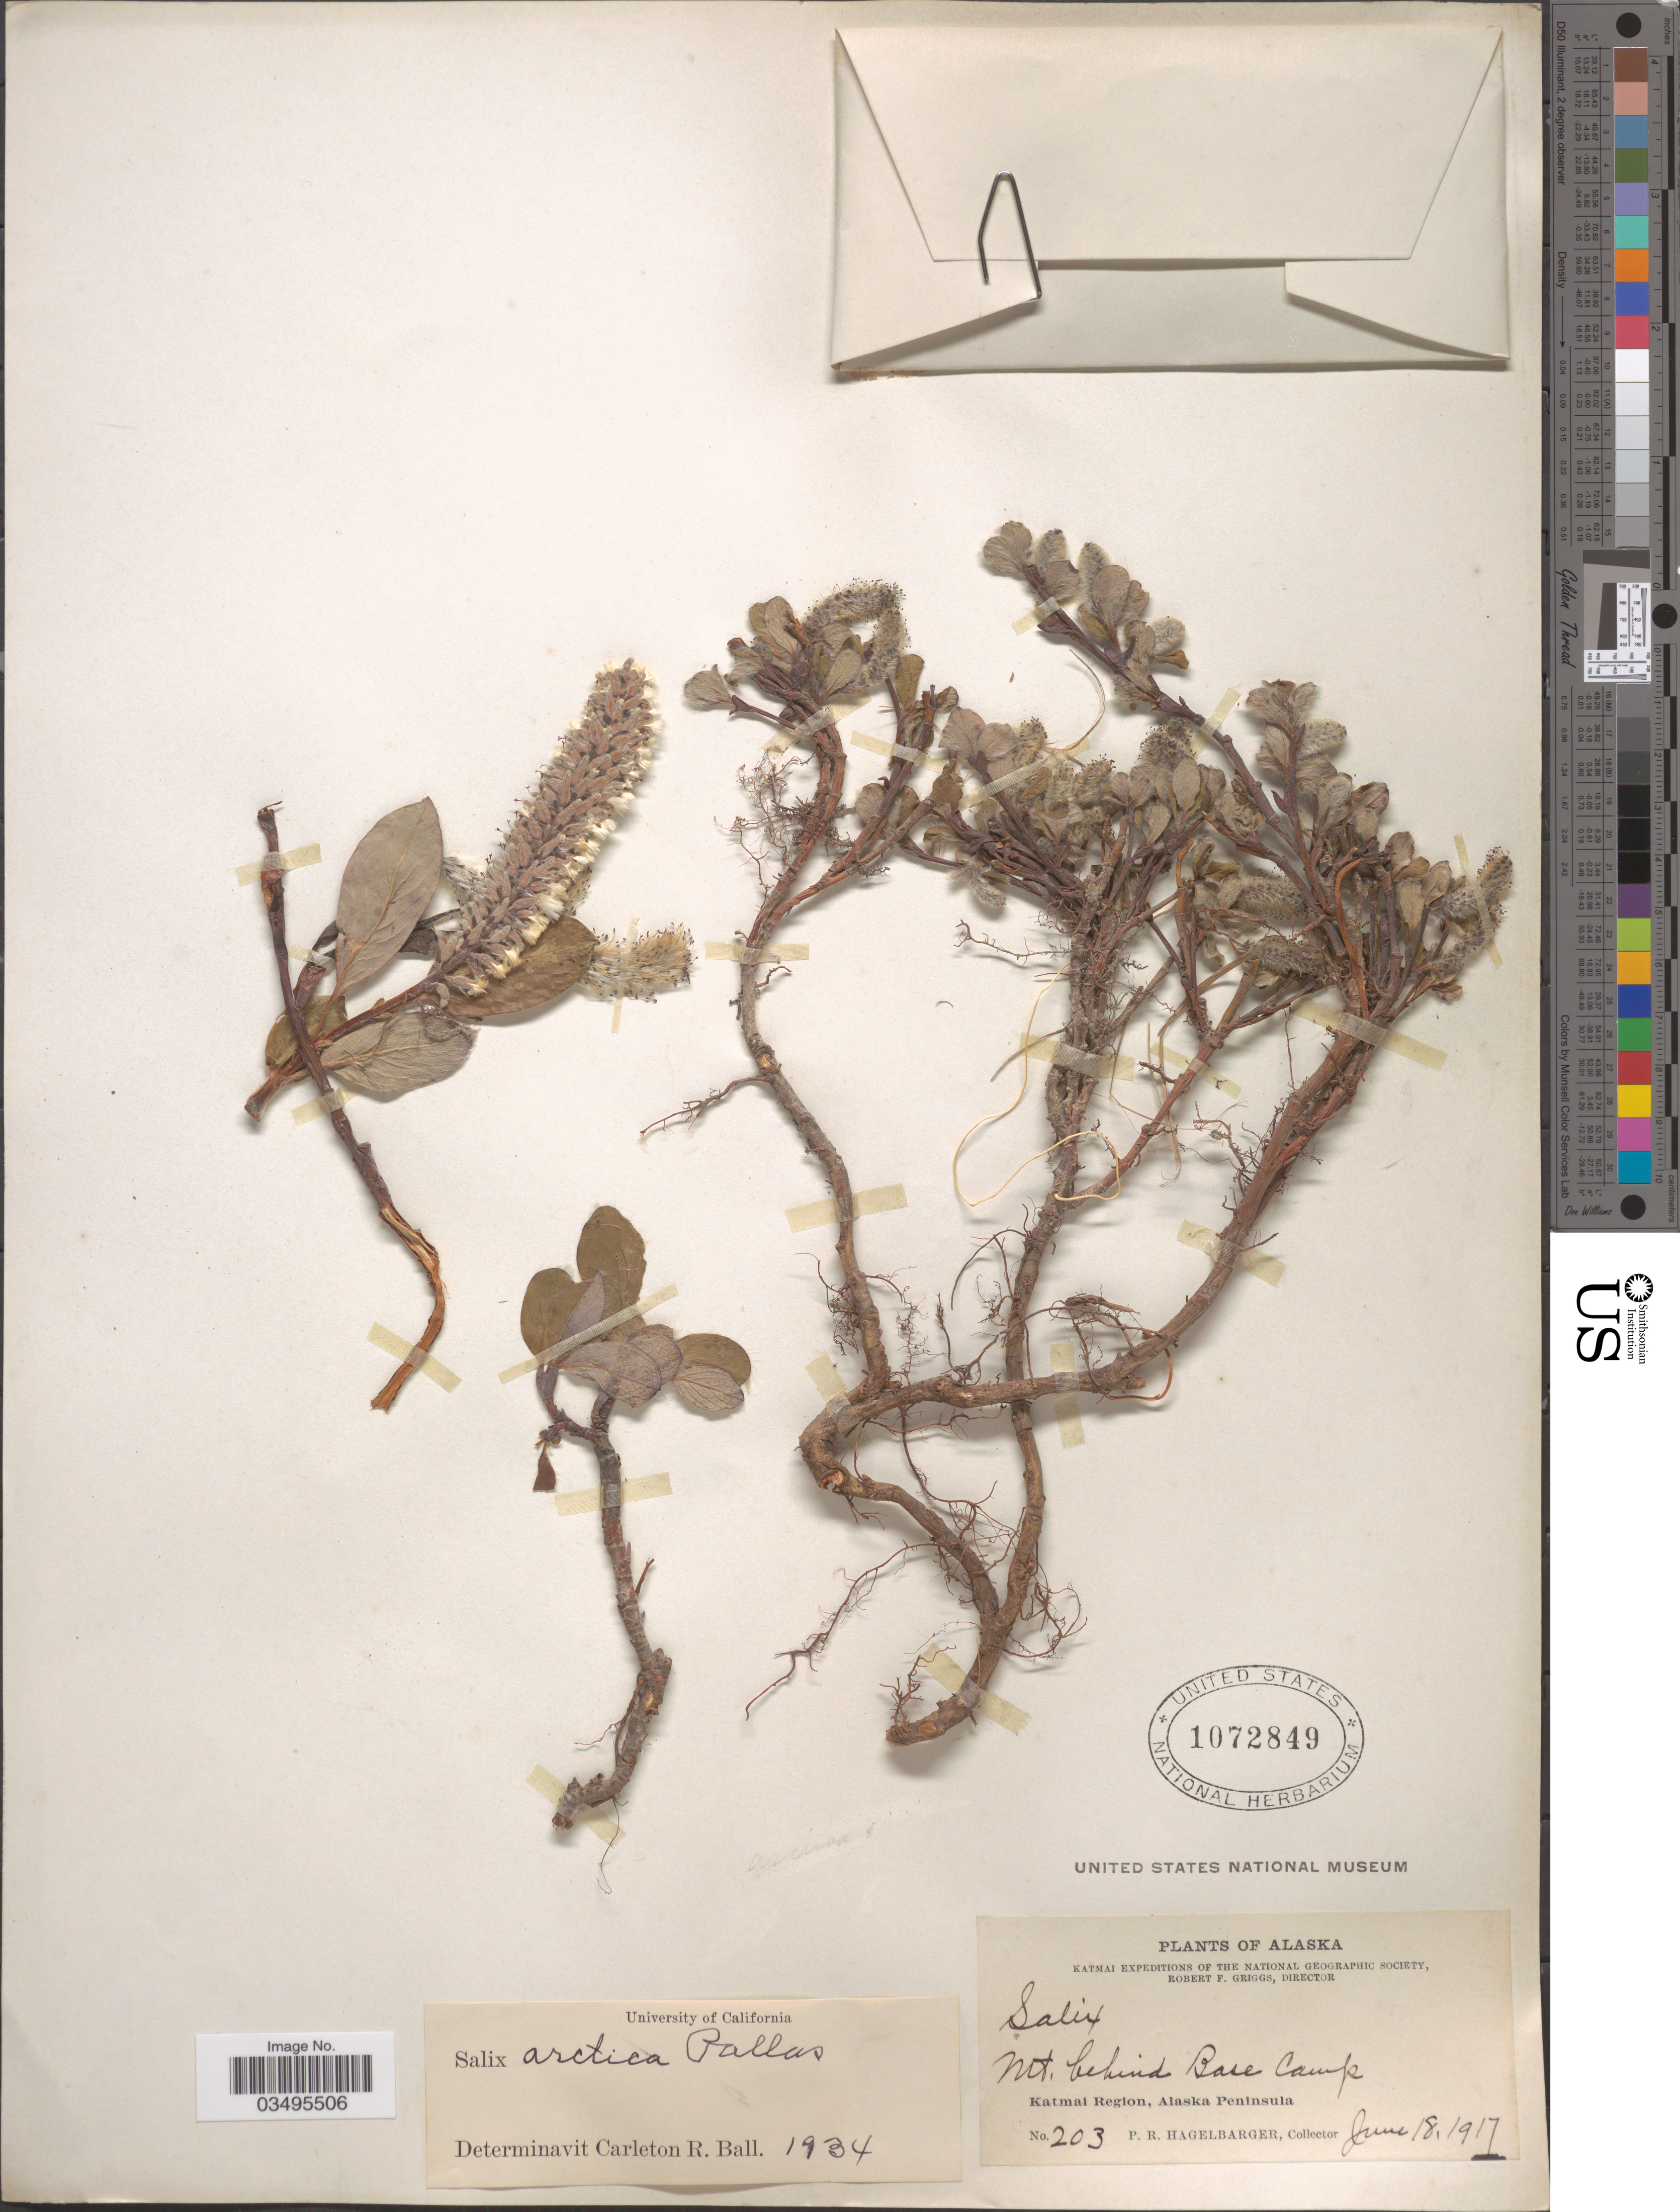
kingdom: Plantae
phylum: Tracheophyta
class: Magnoliopsida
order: Malpighiales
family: Salicaceae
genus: Salix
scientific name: Salix arctica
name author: Pall.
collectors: P. Hagelbarger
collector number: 203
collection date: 1917-06-18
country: United States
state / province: Alaska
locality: Mt. behind Base Camp. Katmai Region, Alaska Peninsula.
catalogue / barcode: US 1072849